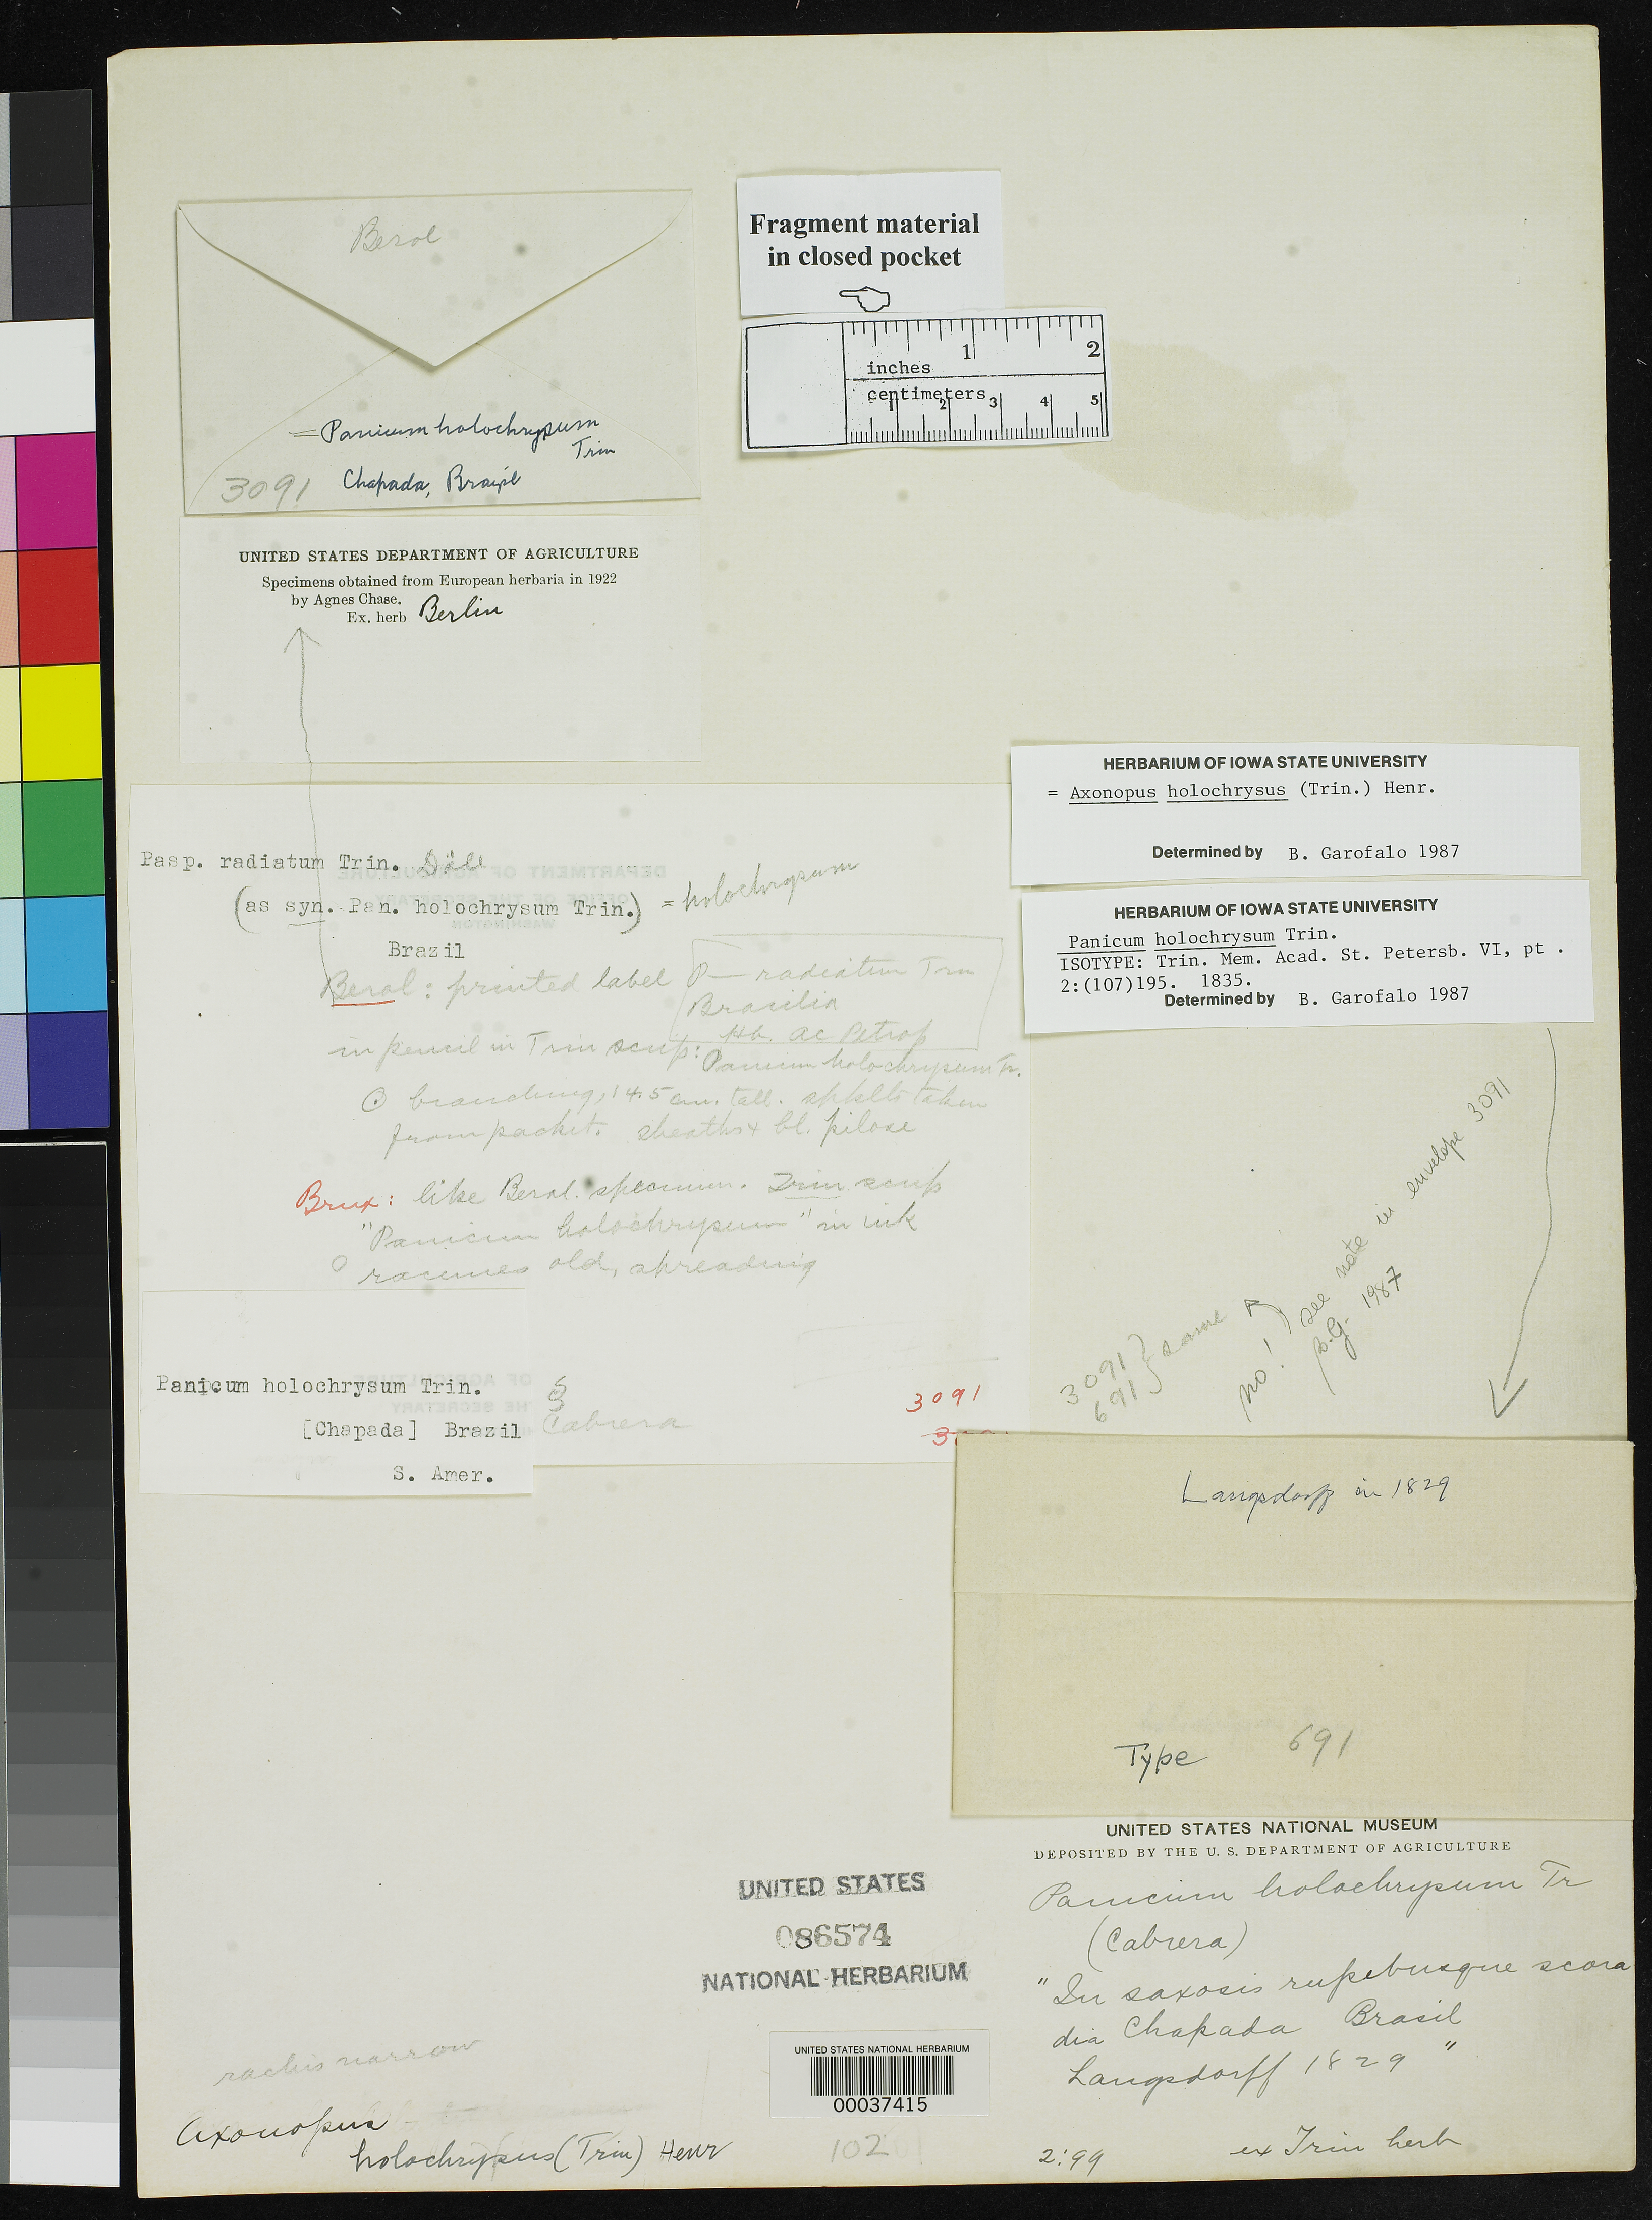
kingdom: Plantae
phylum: Tracheophyta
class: Liliopsida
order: Poales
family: Poaceae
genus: Panicum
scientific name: Panicum holochrysum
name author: Trin.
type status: Type Fragment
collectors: G. H. von Langsdorff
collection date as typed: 1829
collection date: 1829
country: Brazil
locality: Chapada.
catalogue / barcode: US 86574